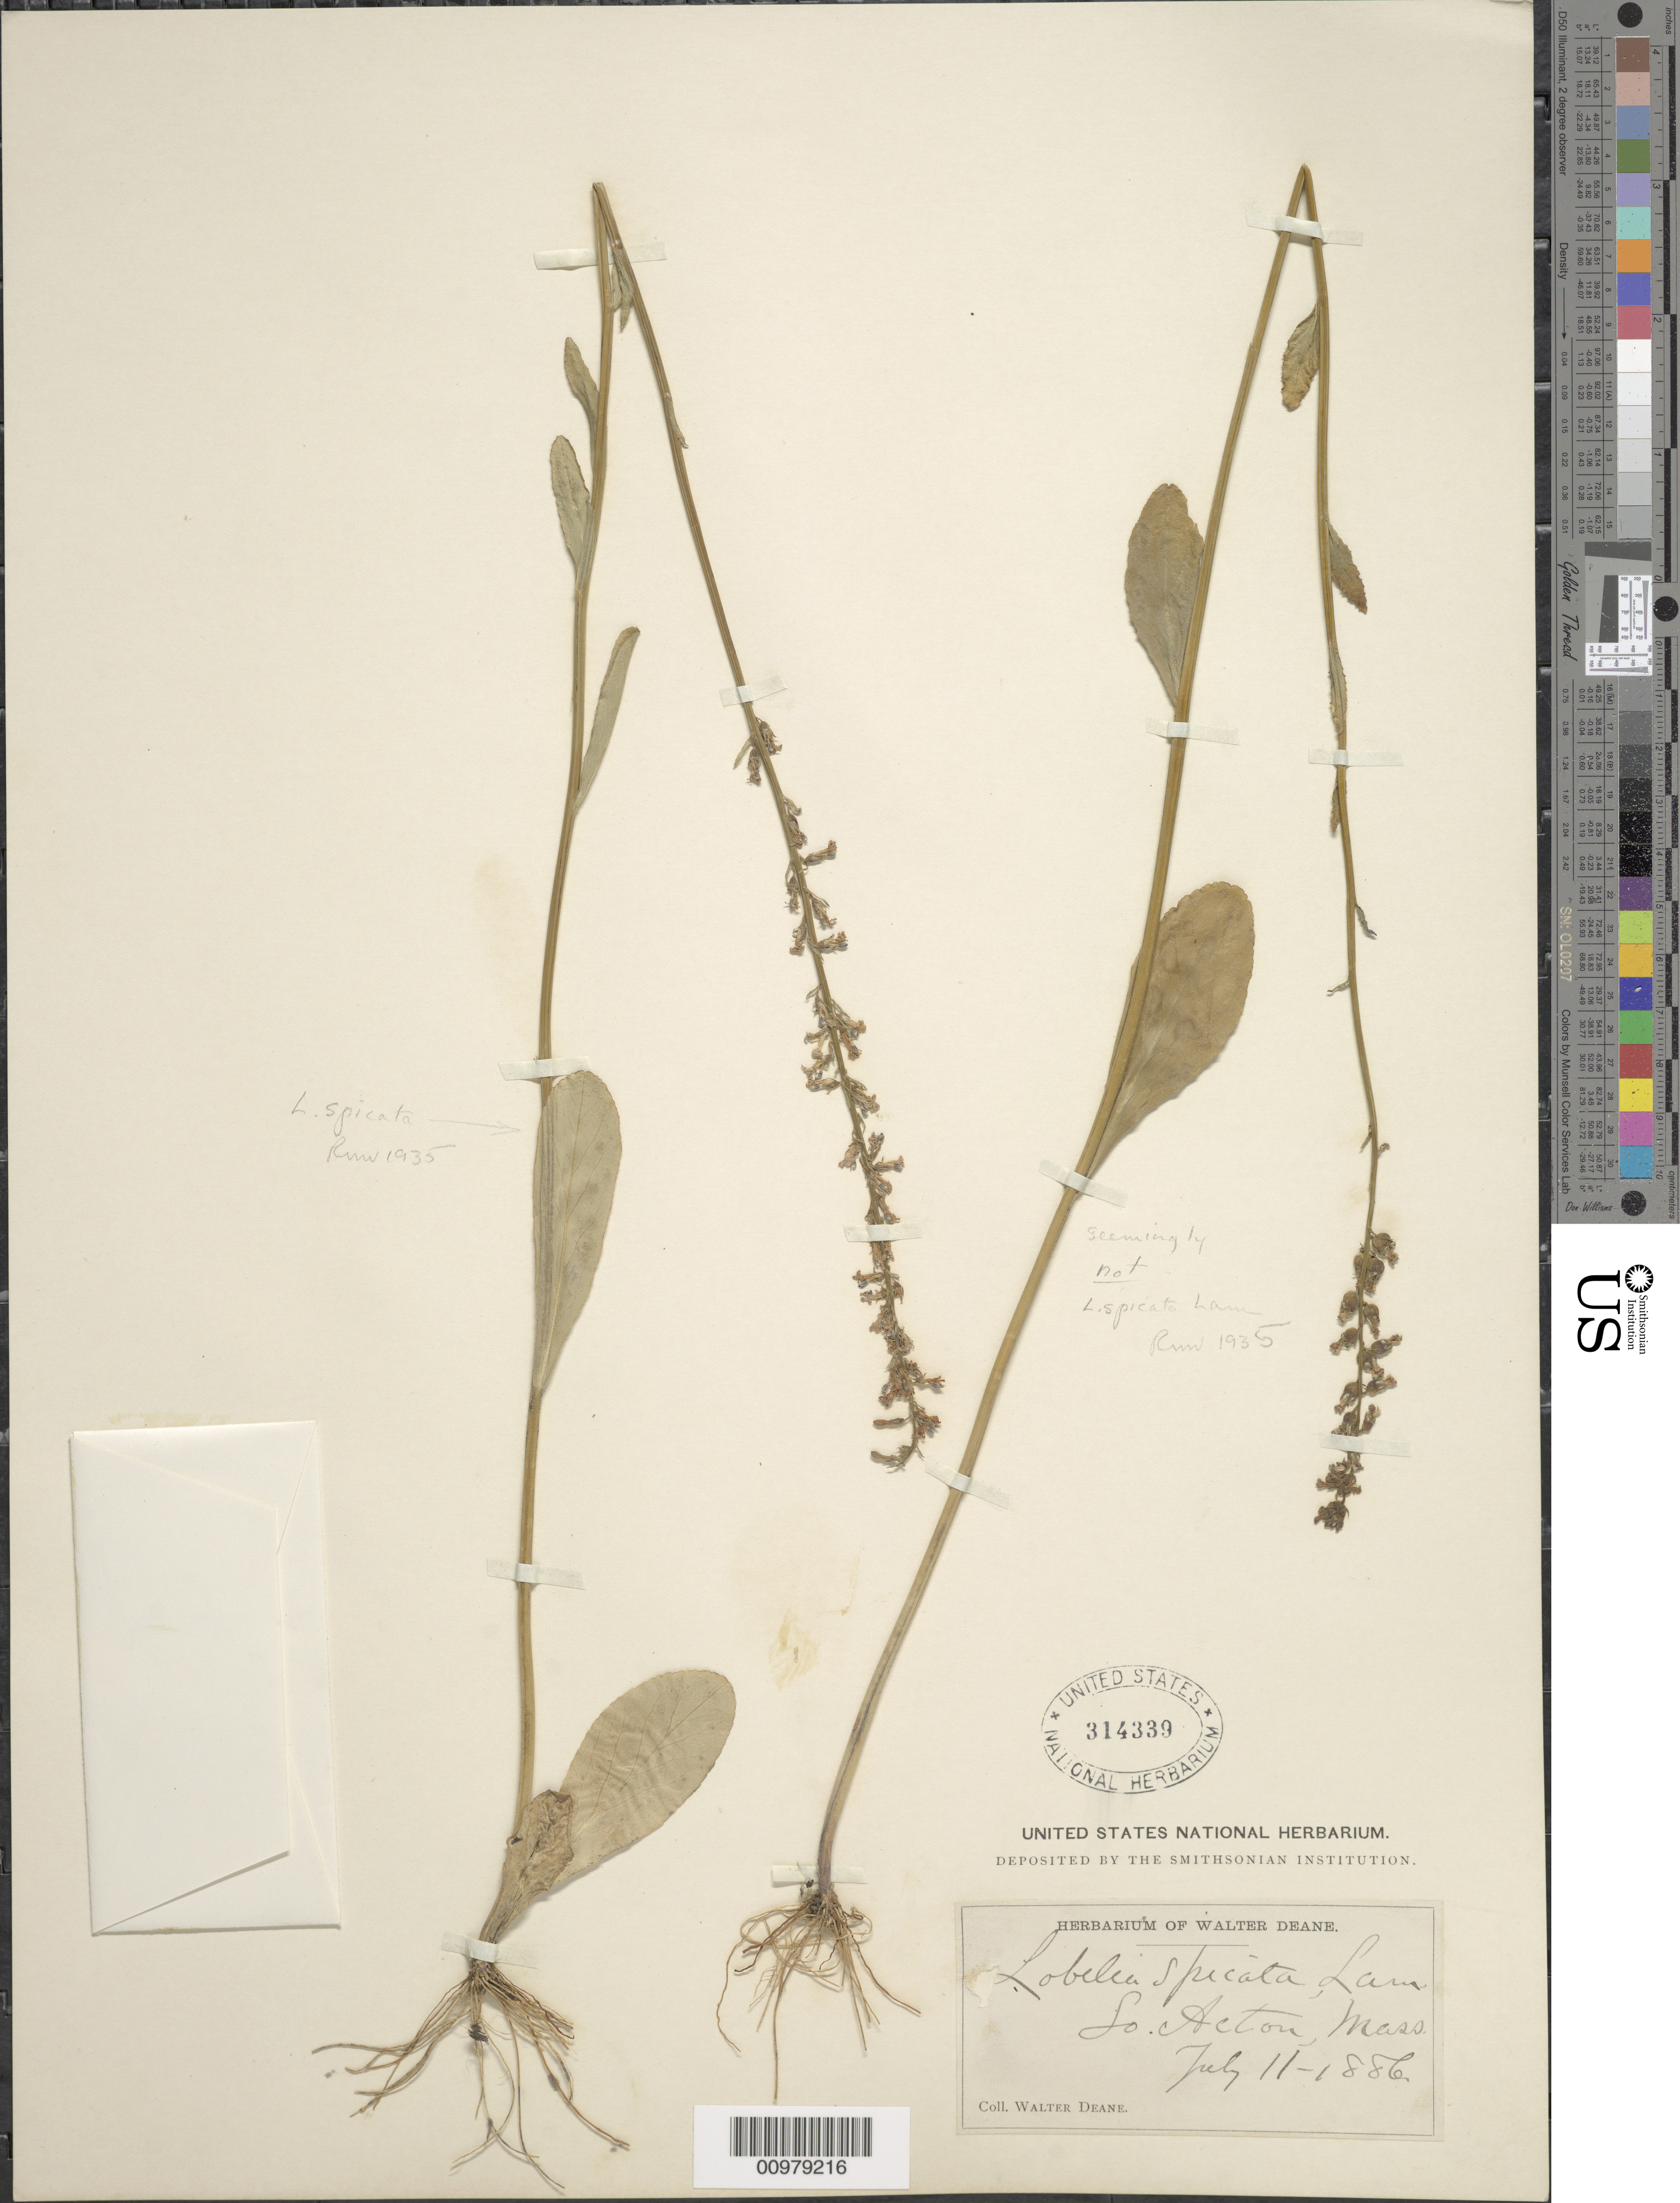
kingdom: Plantae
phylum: Tracheophyta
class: Magnoliopsida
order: Asterales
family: Campanulaceae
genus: Lobelia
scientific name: Lobelia spicata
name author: Lam.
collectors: W. Deane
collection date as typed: July 11, 1886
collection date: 1886-07-11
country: United States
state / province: Massachusetts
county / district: Middlesex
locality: S. Acton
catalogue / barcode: US 314339